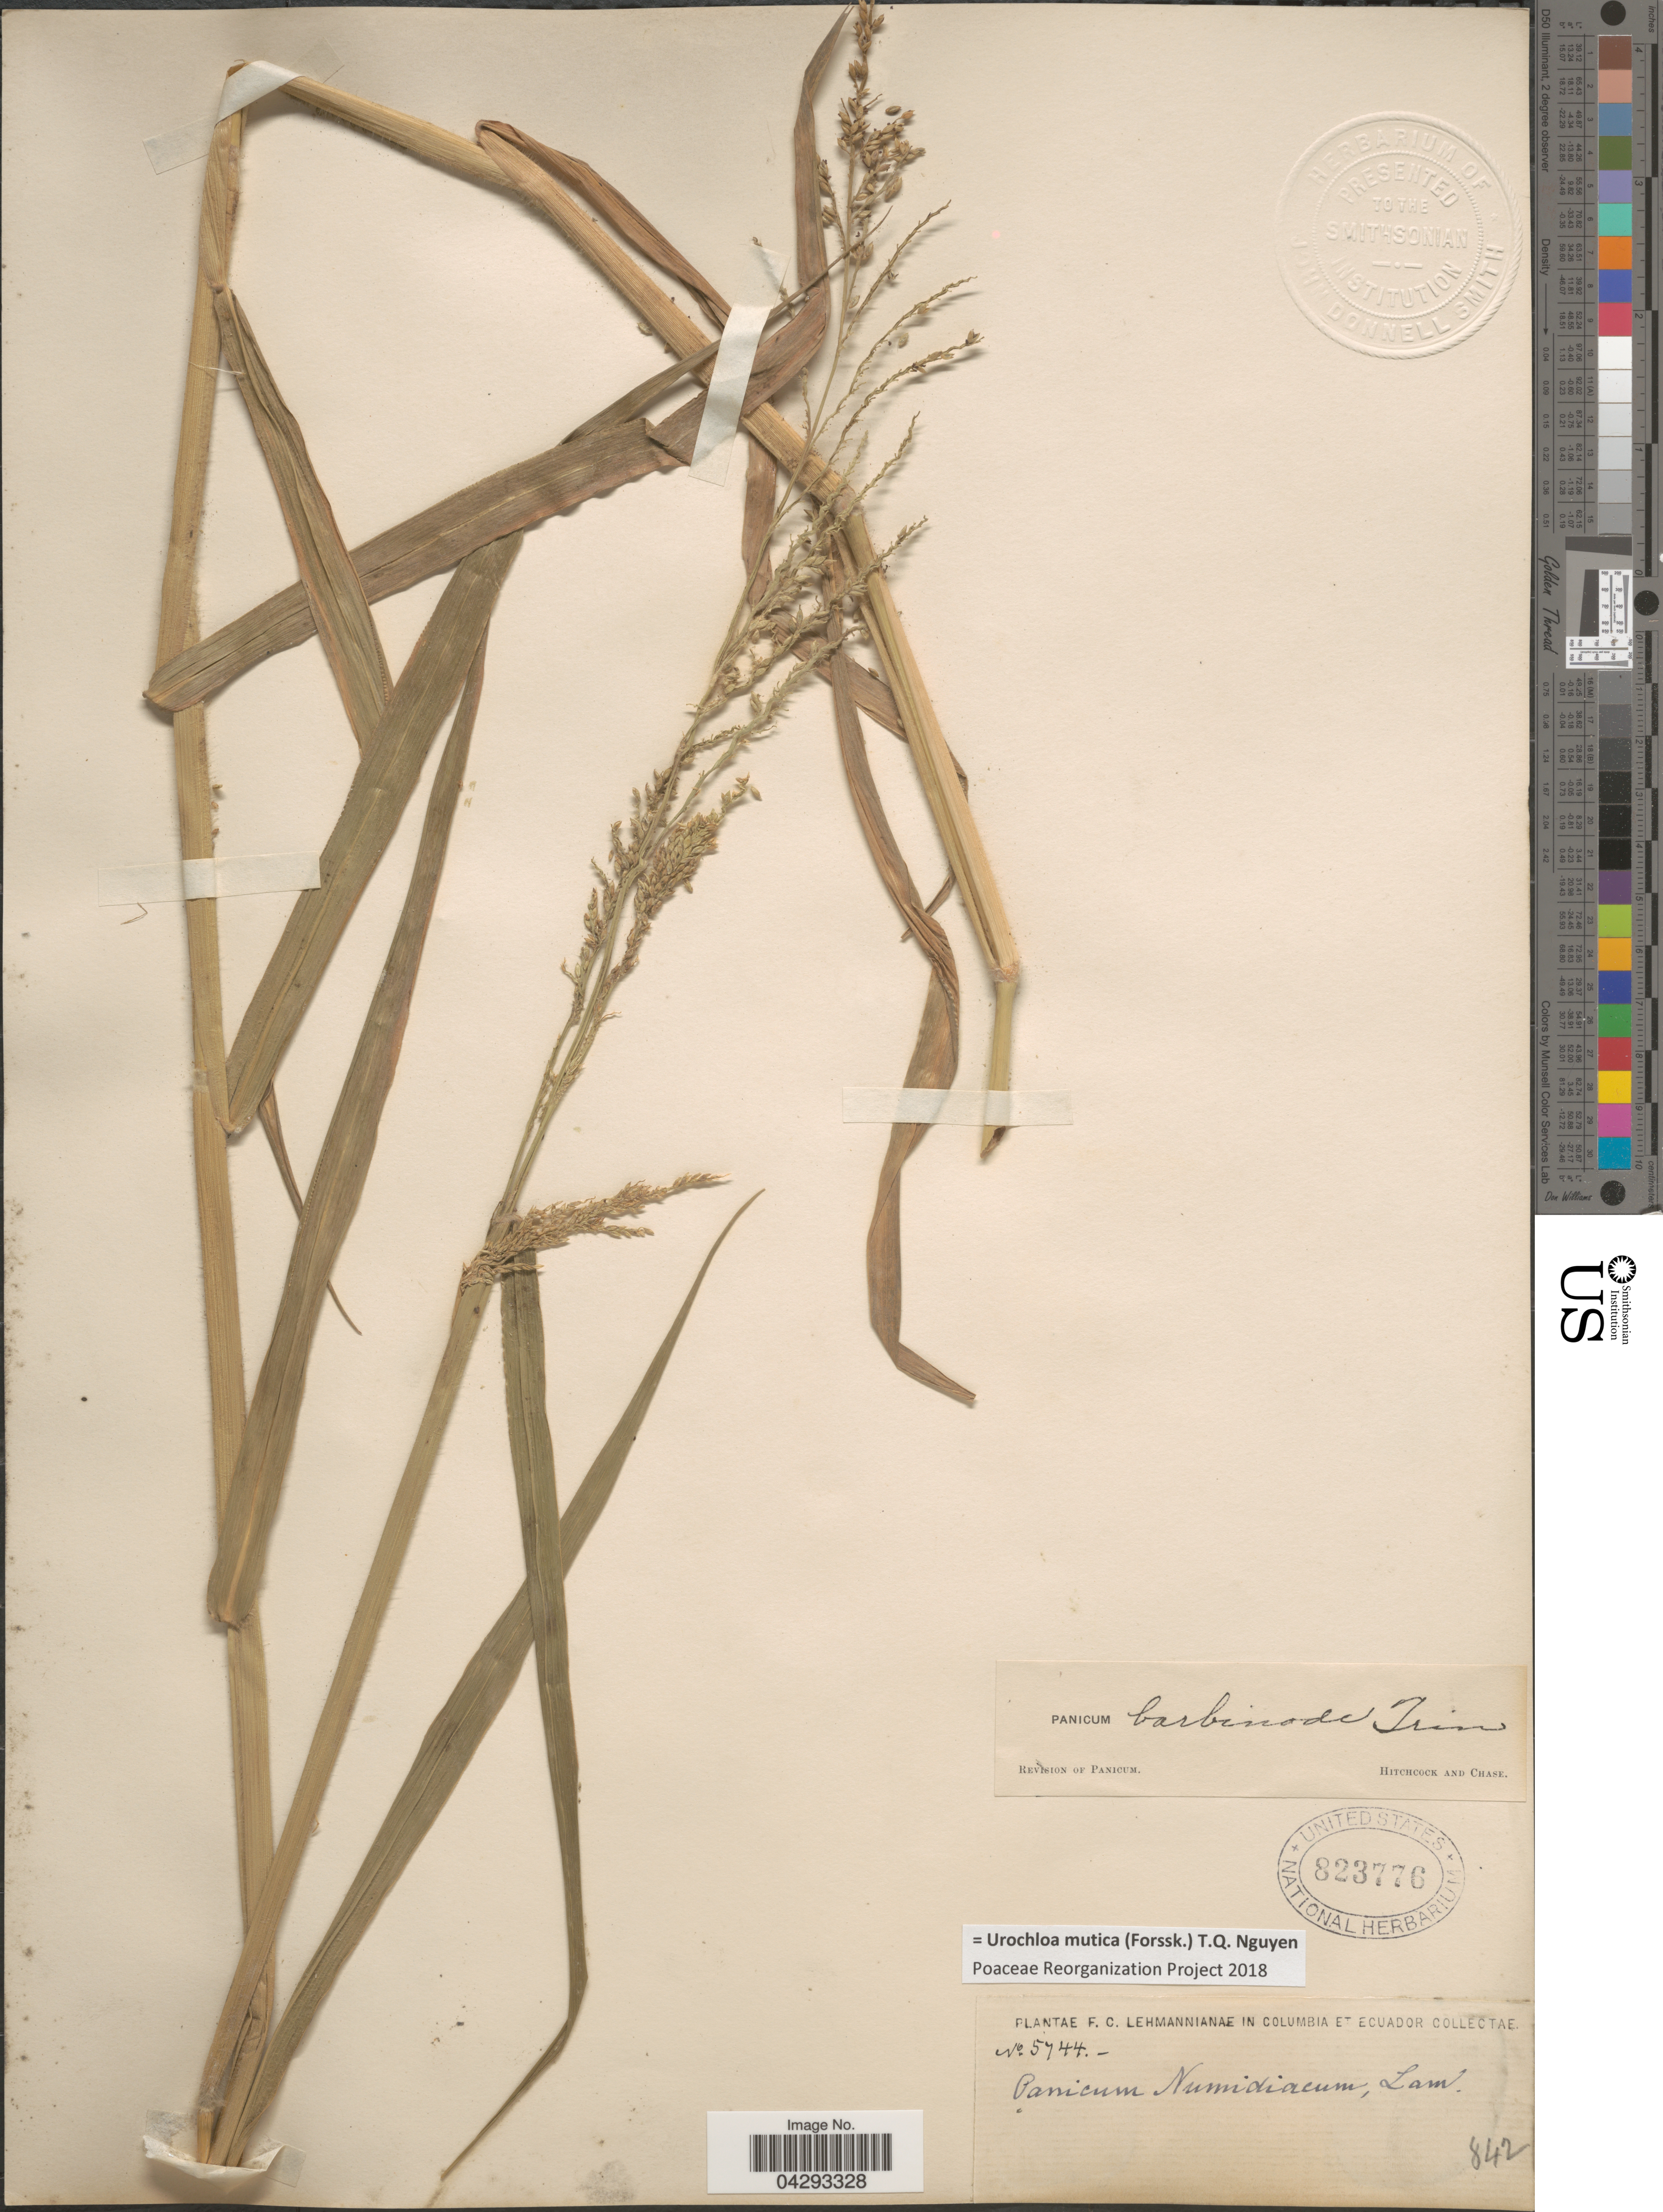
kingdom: Plantae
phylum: Tracheophyta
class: Liliopsida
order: Poales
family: Poaceae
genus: Urochloa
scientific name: Urochloa mutica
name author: (Forssk.) T.Q. Nguyen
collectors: F. C. Lehmann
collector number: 5744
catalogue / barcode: US 823776